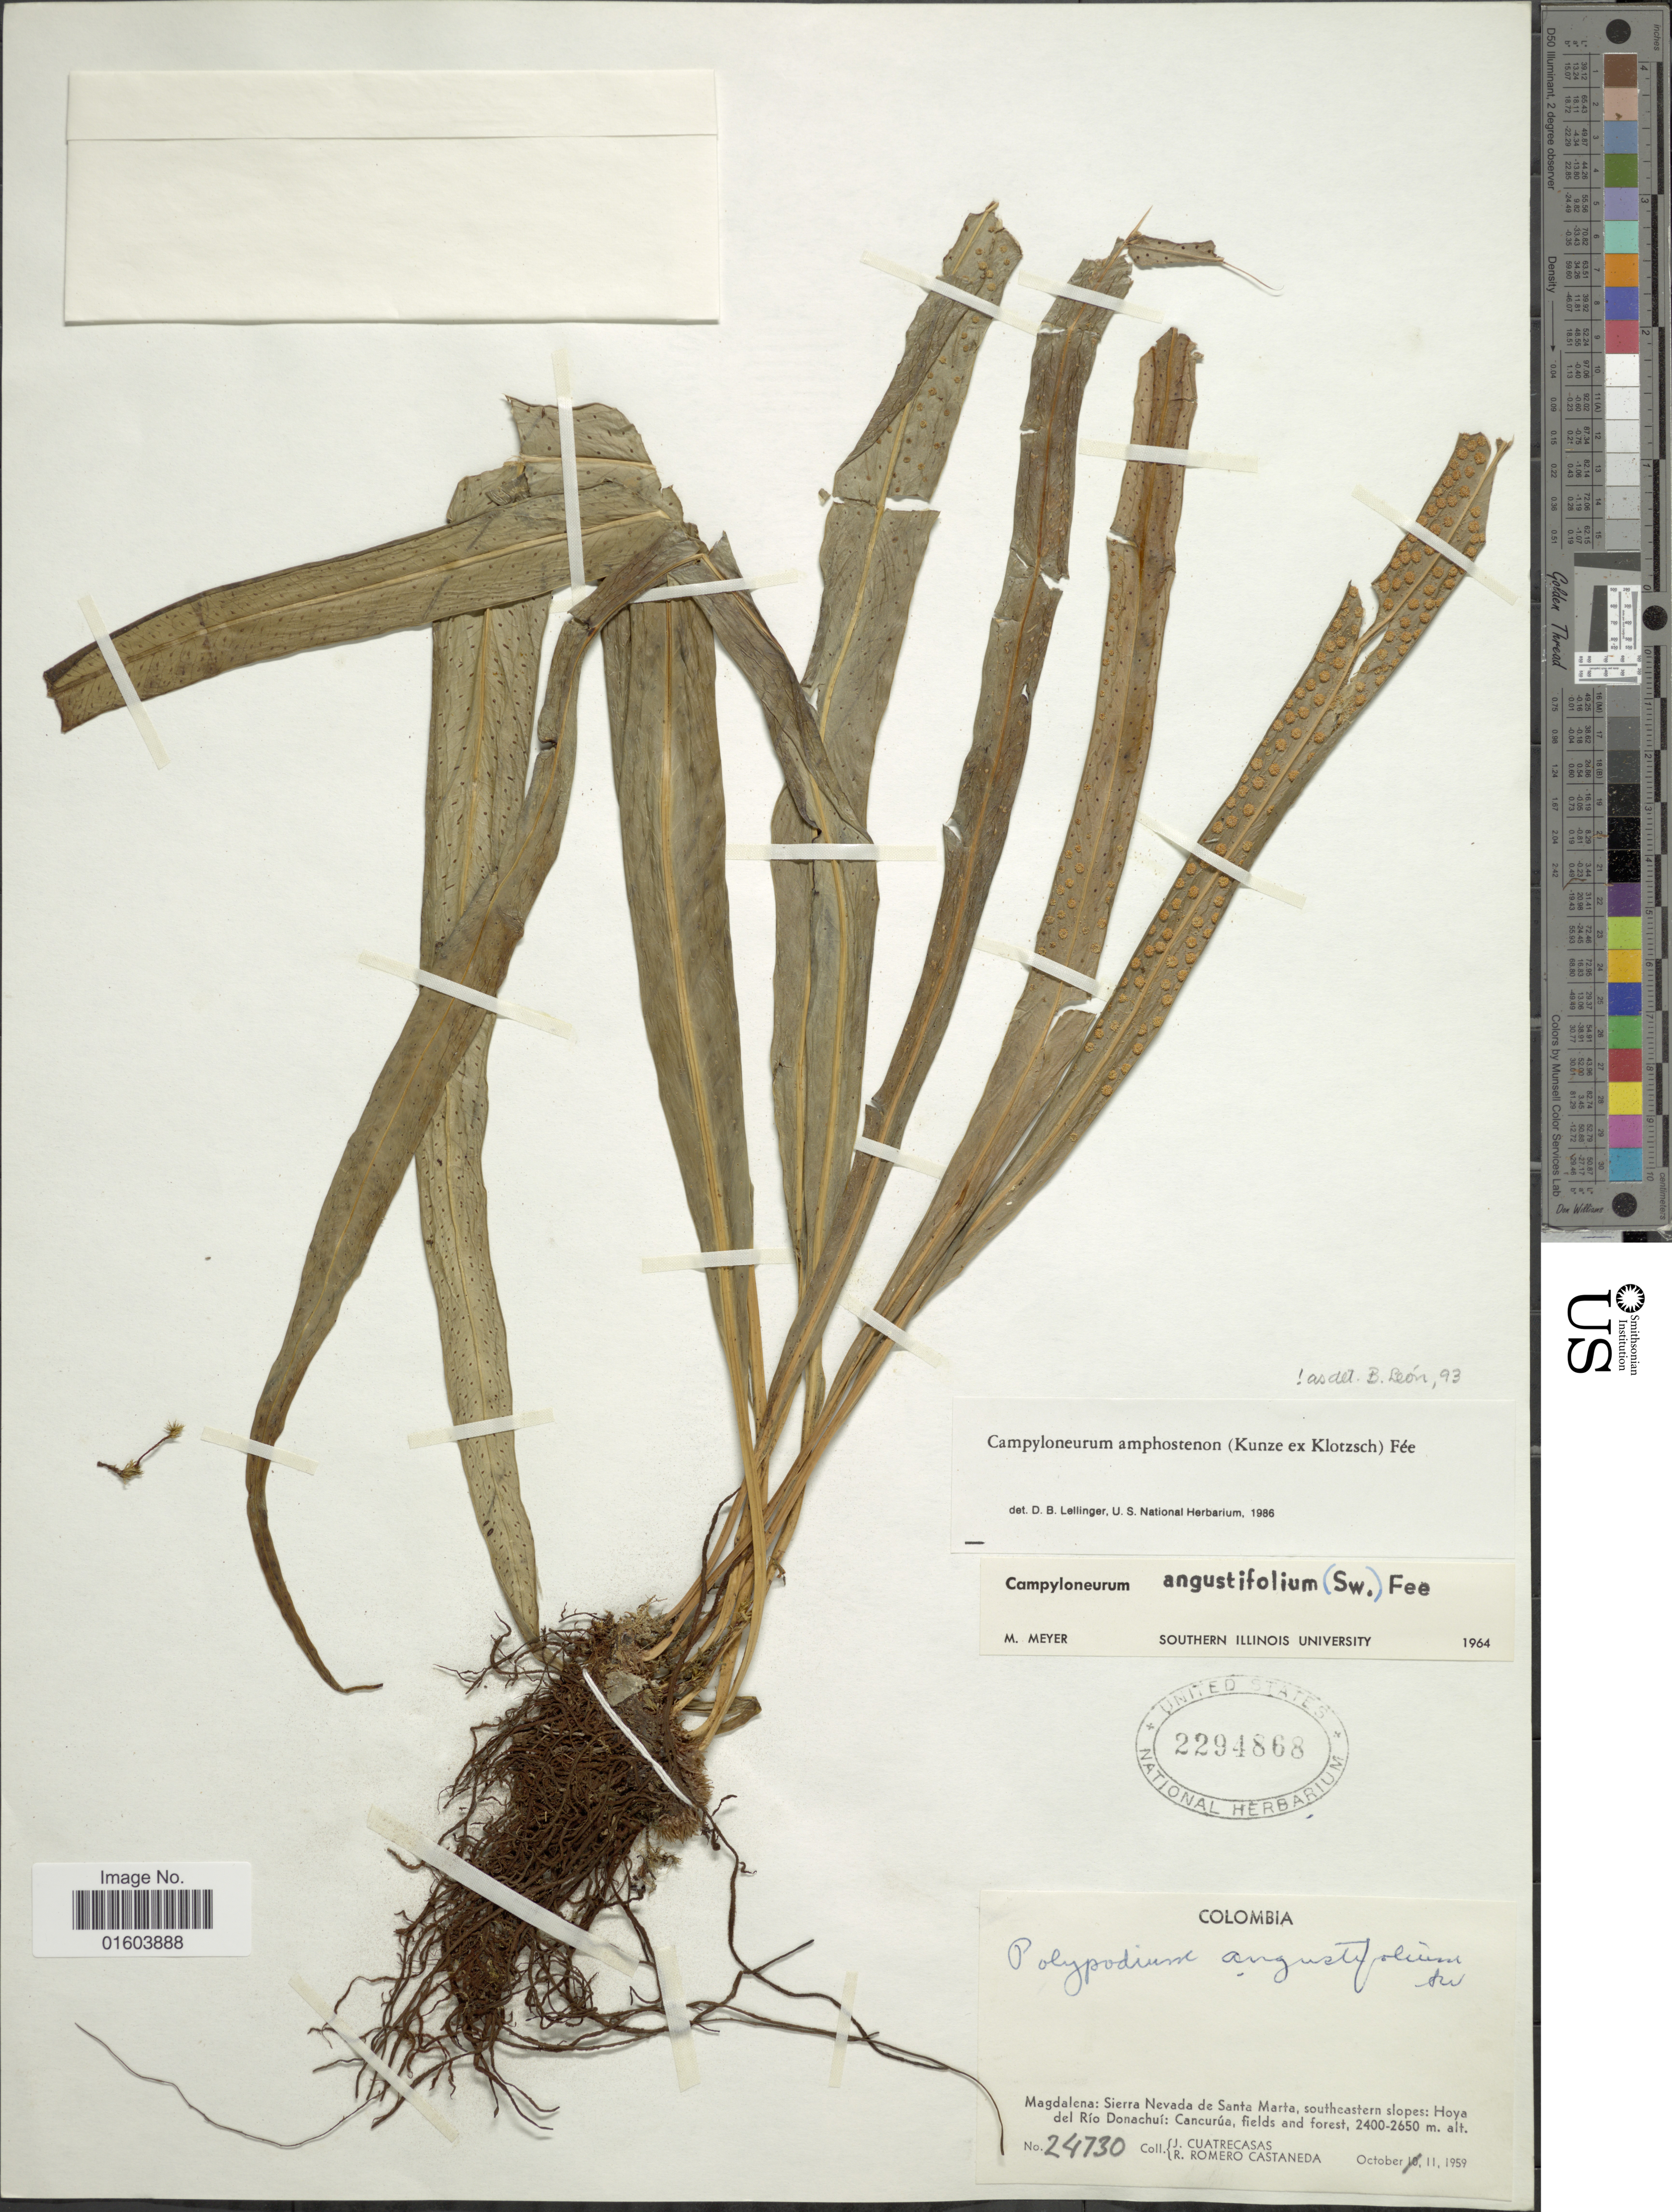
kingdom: Plantae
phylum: Tracheophyta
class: Polypodiopsida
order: Polypodiales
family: Polypodiaceae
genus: Campyloneurum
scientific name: Campyloneurum amphostenon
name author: (Kunze ex Klotzsch) Fée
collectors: J. Cuatrecasas & R. Romero Castañeda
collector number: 24730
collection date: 1959-10-11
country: Colombia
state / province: Magdalena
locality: Colombia, Magdalena: Sierra Nevada de Santa Marta, southeastern slopes: Hoya del Rio Donachui: Cancurua.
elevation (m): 2400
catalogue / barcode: US 2294868